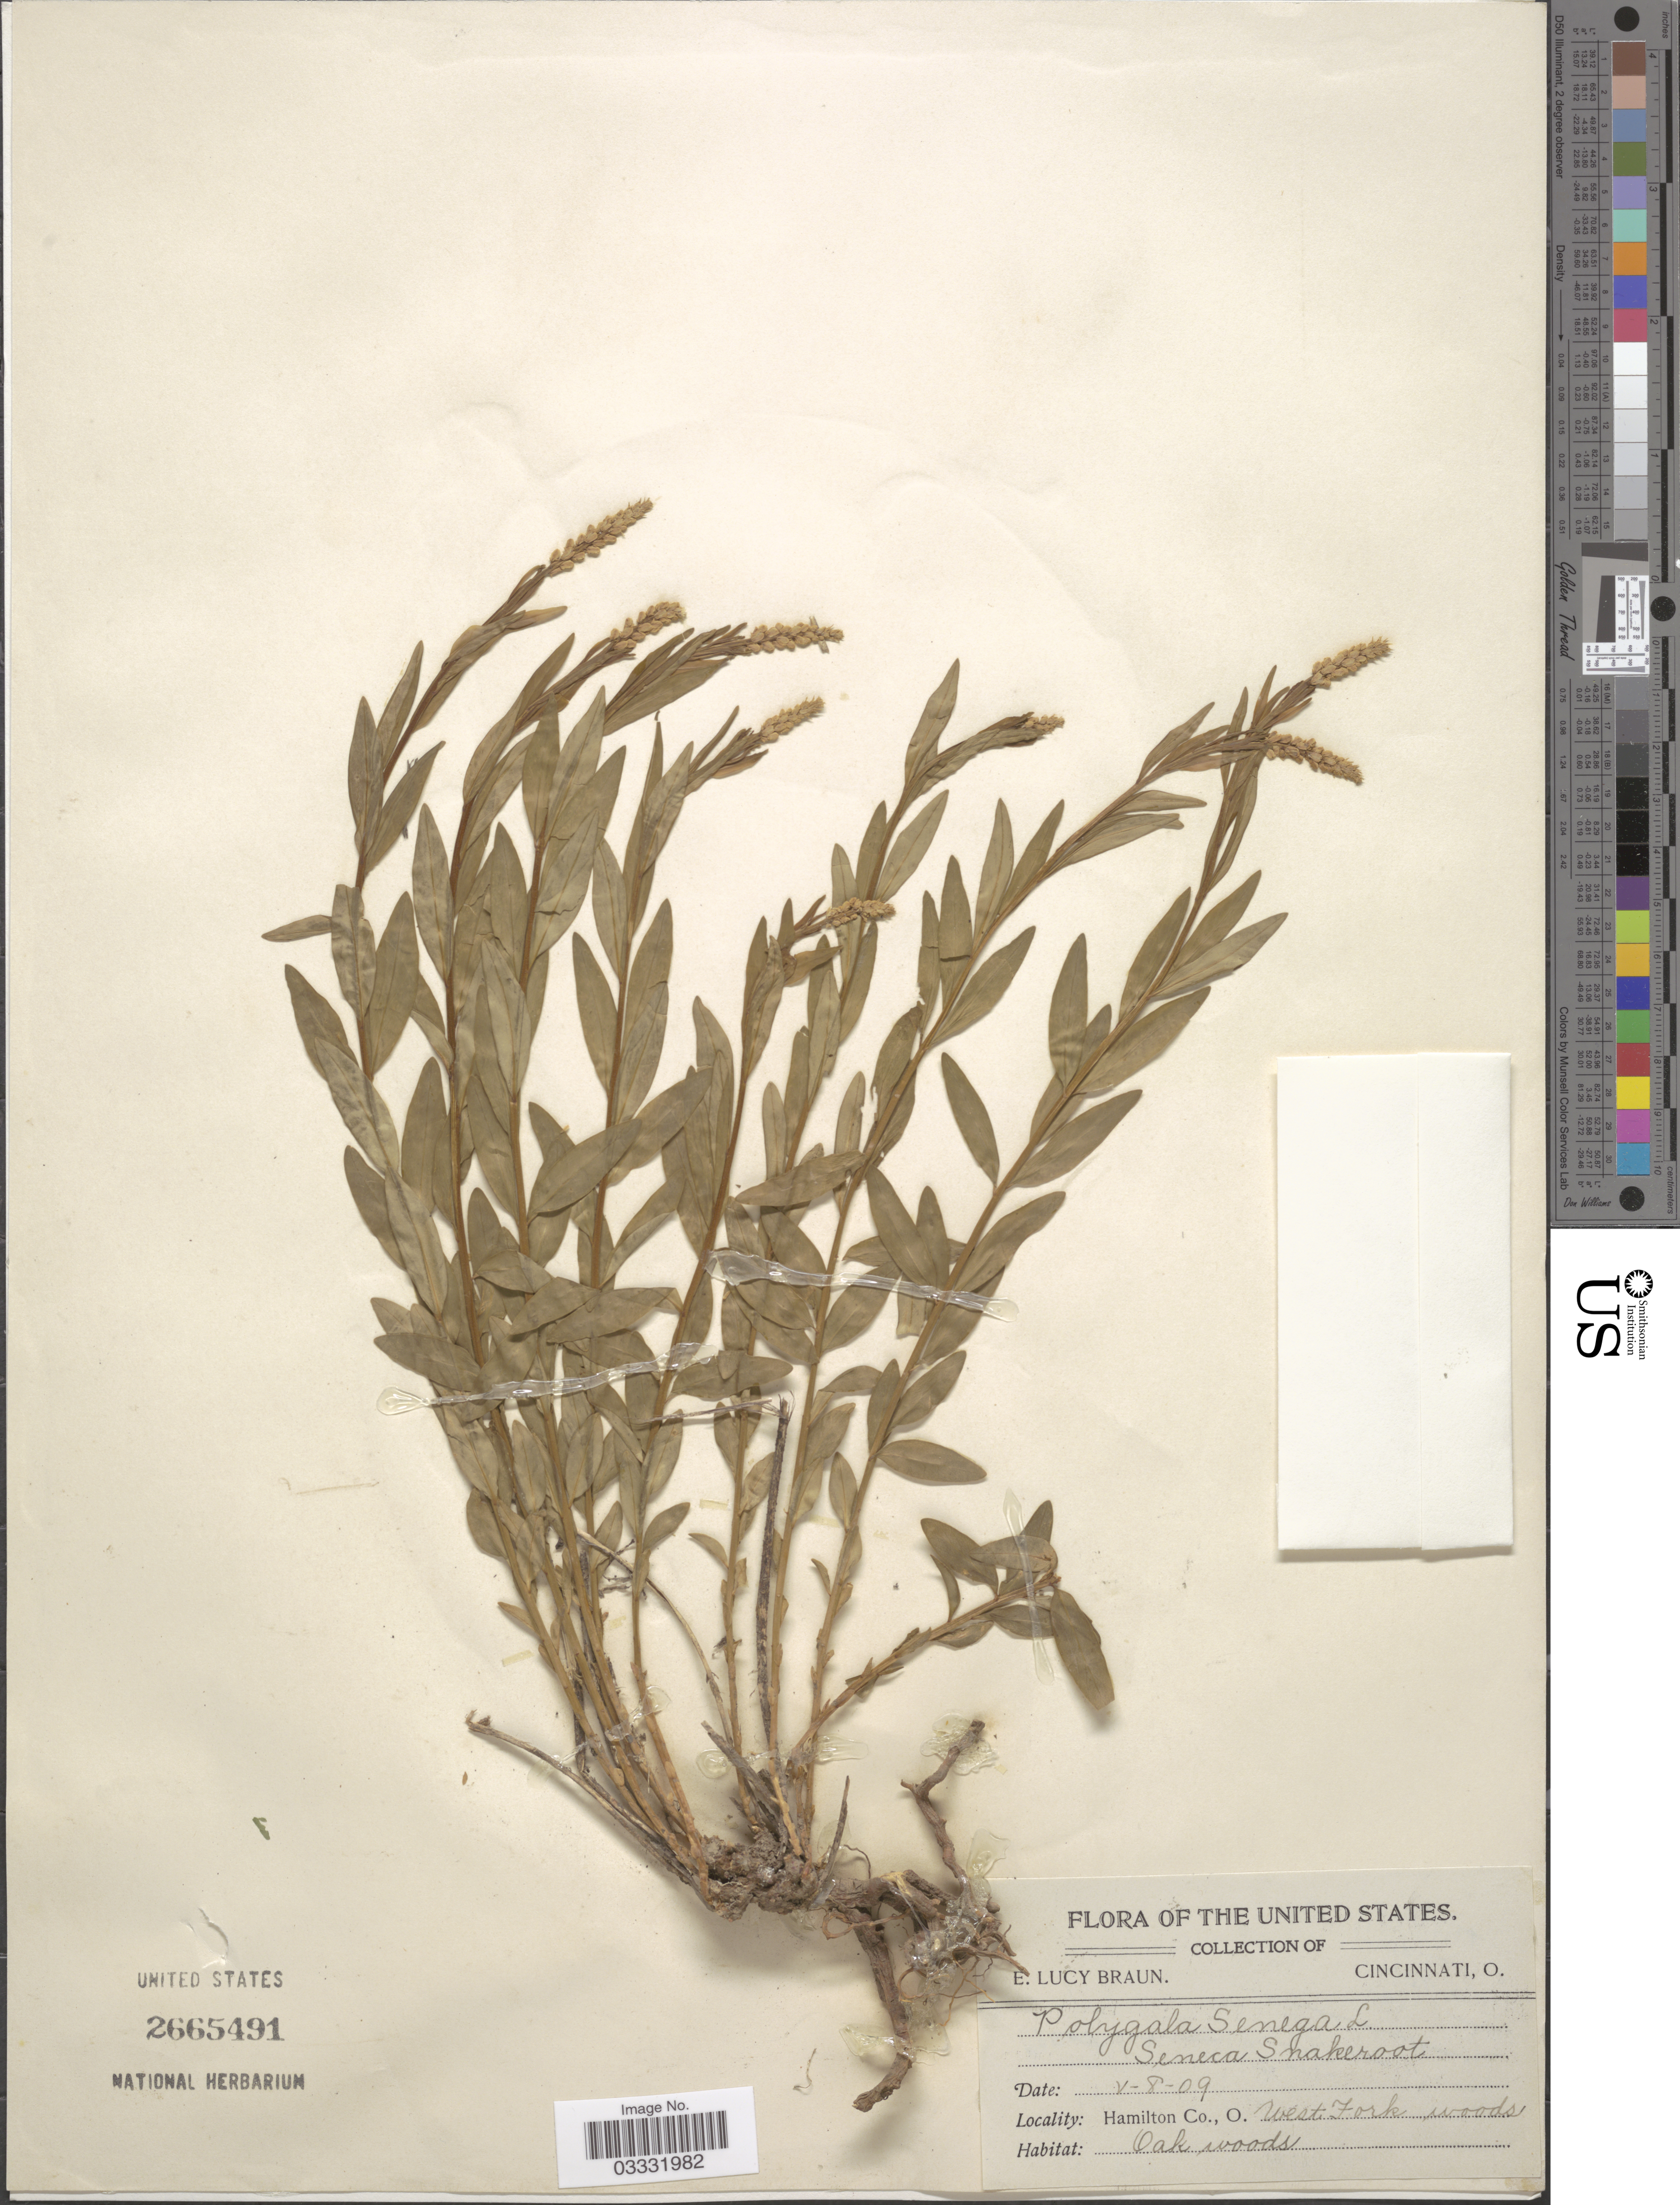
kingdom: Plantae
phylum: Tracheophyta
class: Magnoliopsida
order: Fabales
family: Polygalaceae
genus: Polygala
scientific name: Polygala senega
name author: L.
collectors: E. L. Braun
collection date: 1909-05-08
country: United States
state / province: Ohio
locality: Hamilton Co. West Fork woods.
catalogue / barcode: US 2665491